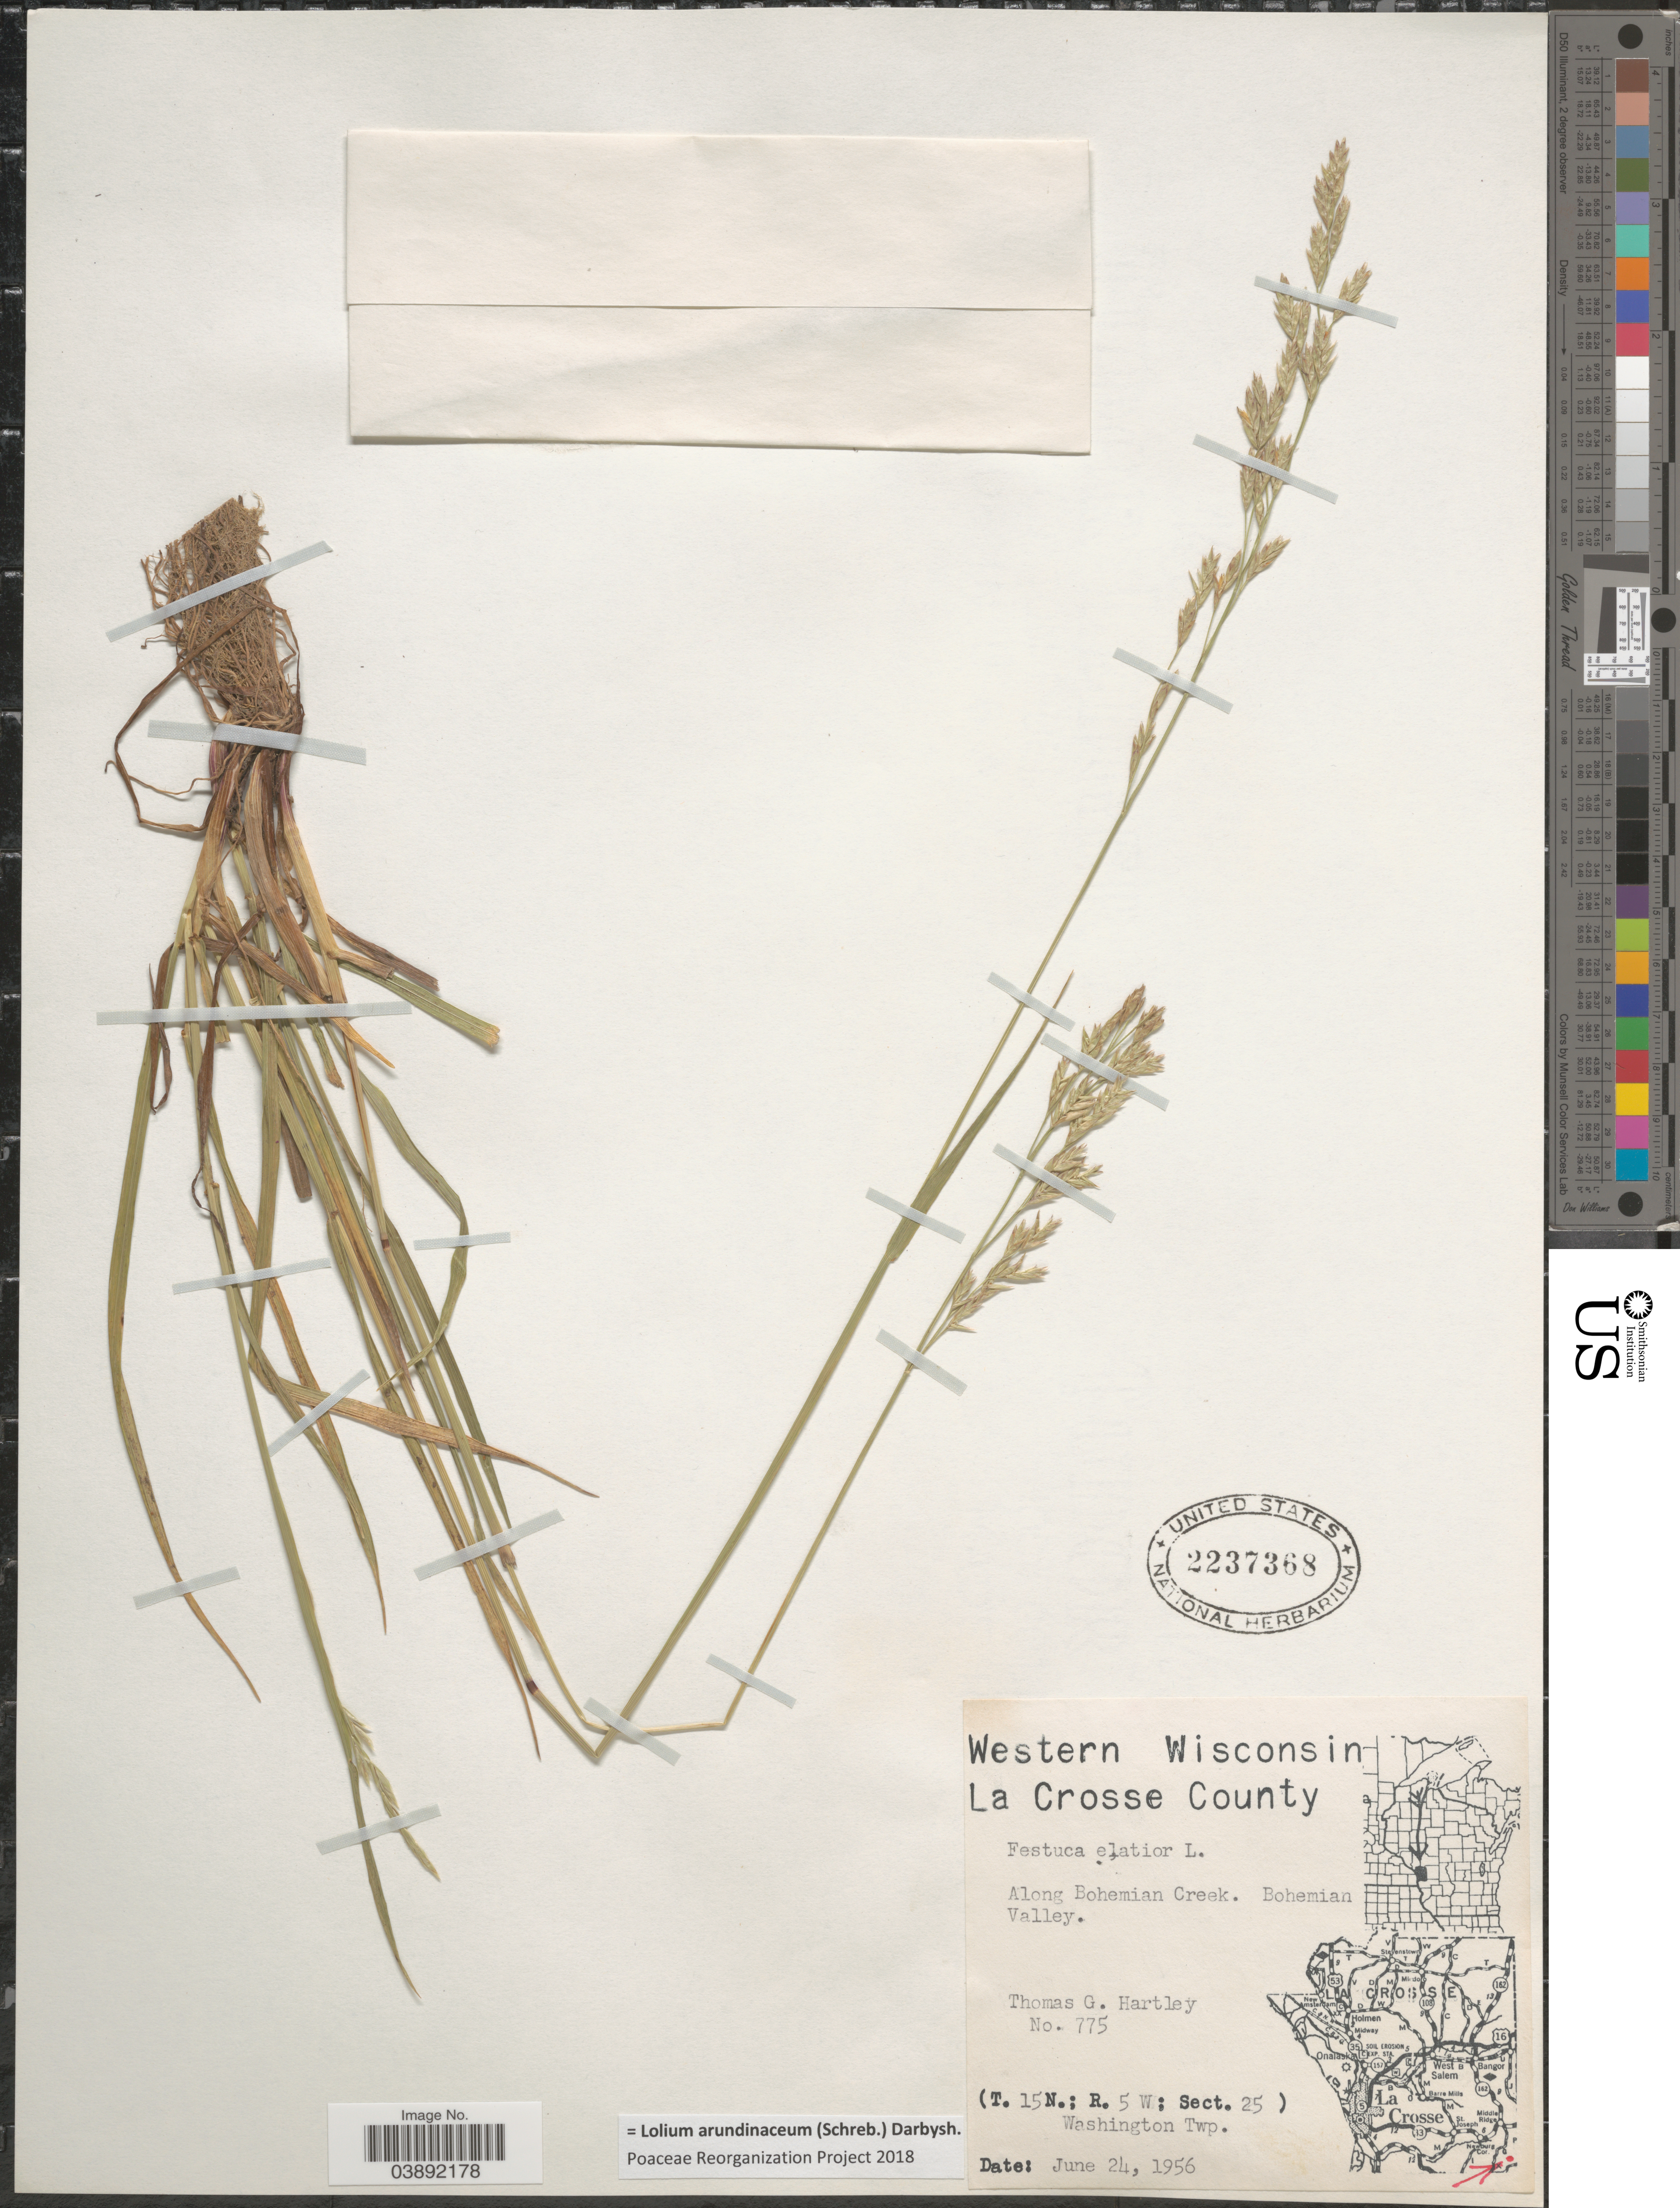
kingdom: Plantae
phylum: Tracheophyta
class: Liliopsida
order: Poales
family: Poaceae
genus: Lolium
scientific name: Lolium arundinaceum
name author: (Schreb.) Darbysh.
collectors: T. G. Hartley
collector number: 775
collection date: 1956-06-24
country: United States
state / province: Wisconsin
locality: Western Wisconsin. La Crosse County. Along Bohemian Creek. Bohemian Valley. (T. 15N.; R. 5 W; Sect. 25) Washington Twp.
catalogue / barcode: US 2237368